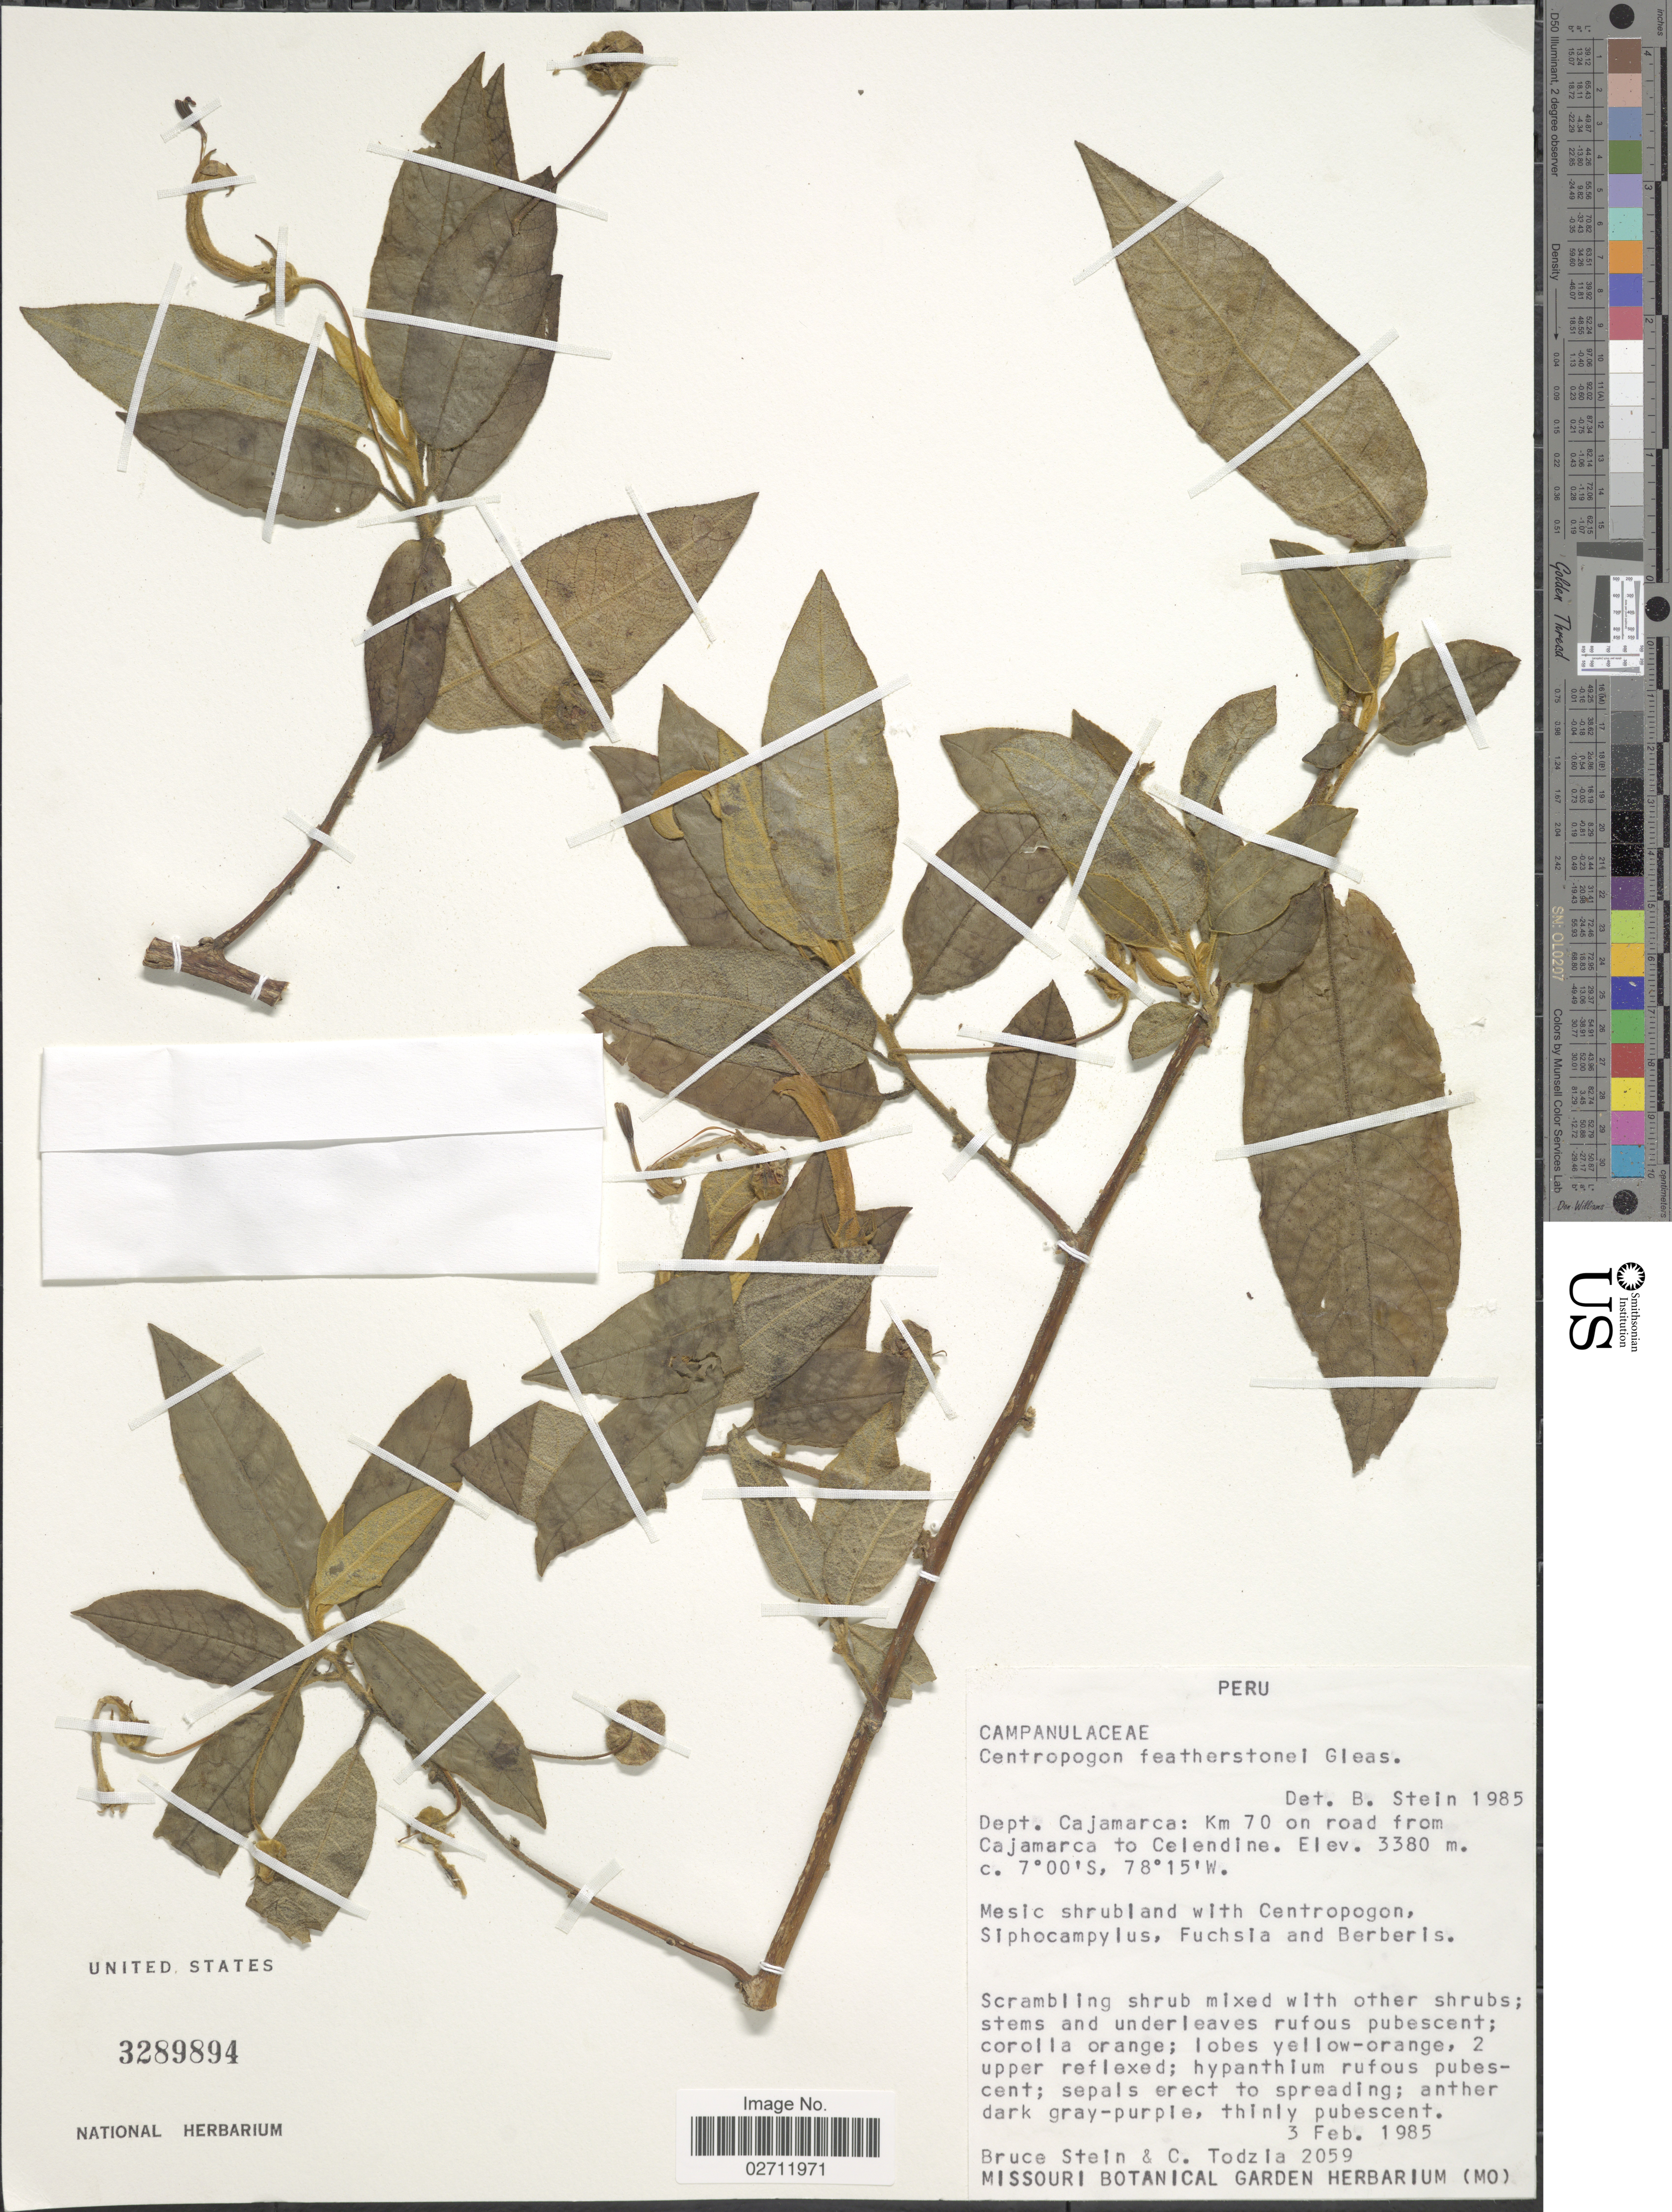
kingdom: Plantae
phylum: Tracheophyta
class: Magnoliopsida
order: Asterales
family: Campanulaceae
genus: Centropogon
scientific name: Centropogon featherstonei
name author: Gleason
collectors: B. A. Stein & C. A. Todzia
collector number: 2059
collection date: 1985-02-03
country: Peru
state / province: Cajamarca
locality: Km 70 on road from Cajamarca to Celendine.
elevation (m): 3380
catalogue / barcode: US 3289894